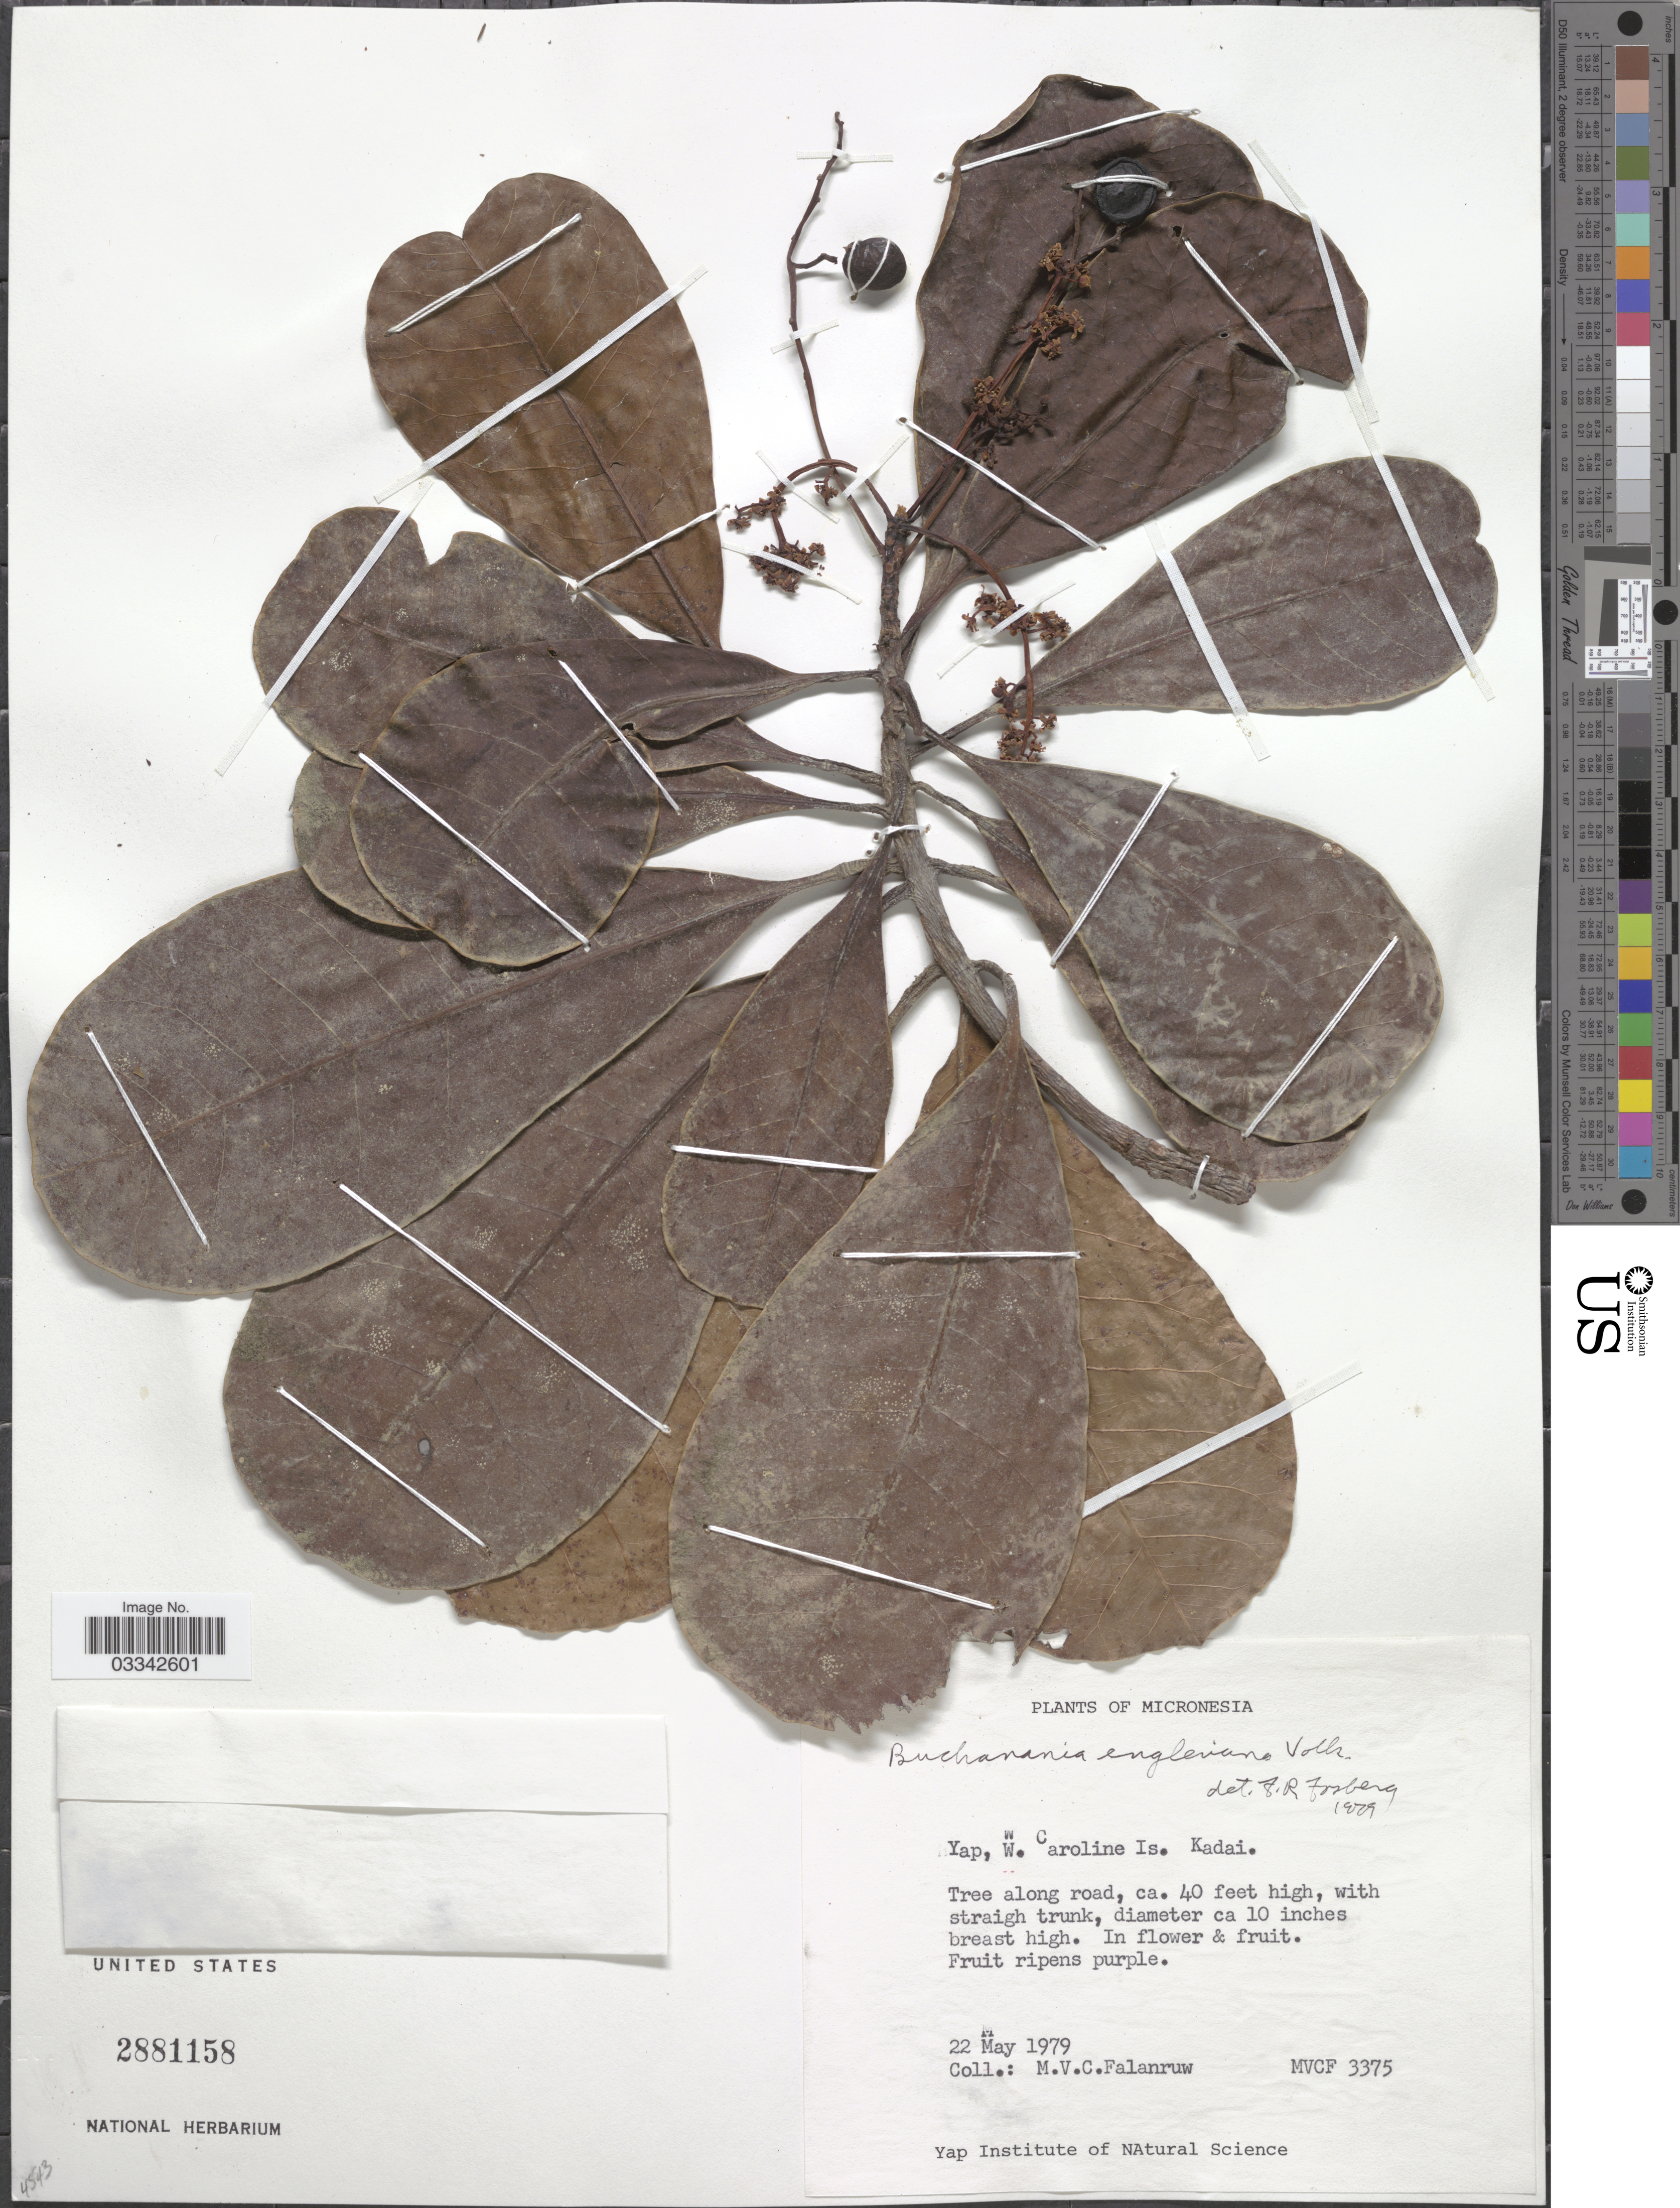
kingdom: Plantae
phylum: Tracheophyta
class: Magnoliopsida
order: Sapindales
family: Anacardiaceae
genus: Buchanania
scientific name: Buchanania engleriana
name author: Volkens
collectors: M. V. Falanruw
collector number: MVCF 3375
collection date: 1979-05-22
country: Micronesia, Federated States of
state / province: Yap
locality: Micronesia. W. Caroline Islands. Kadai.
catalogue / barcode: US 2881158